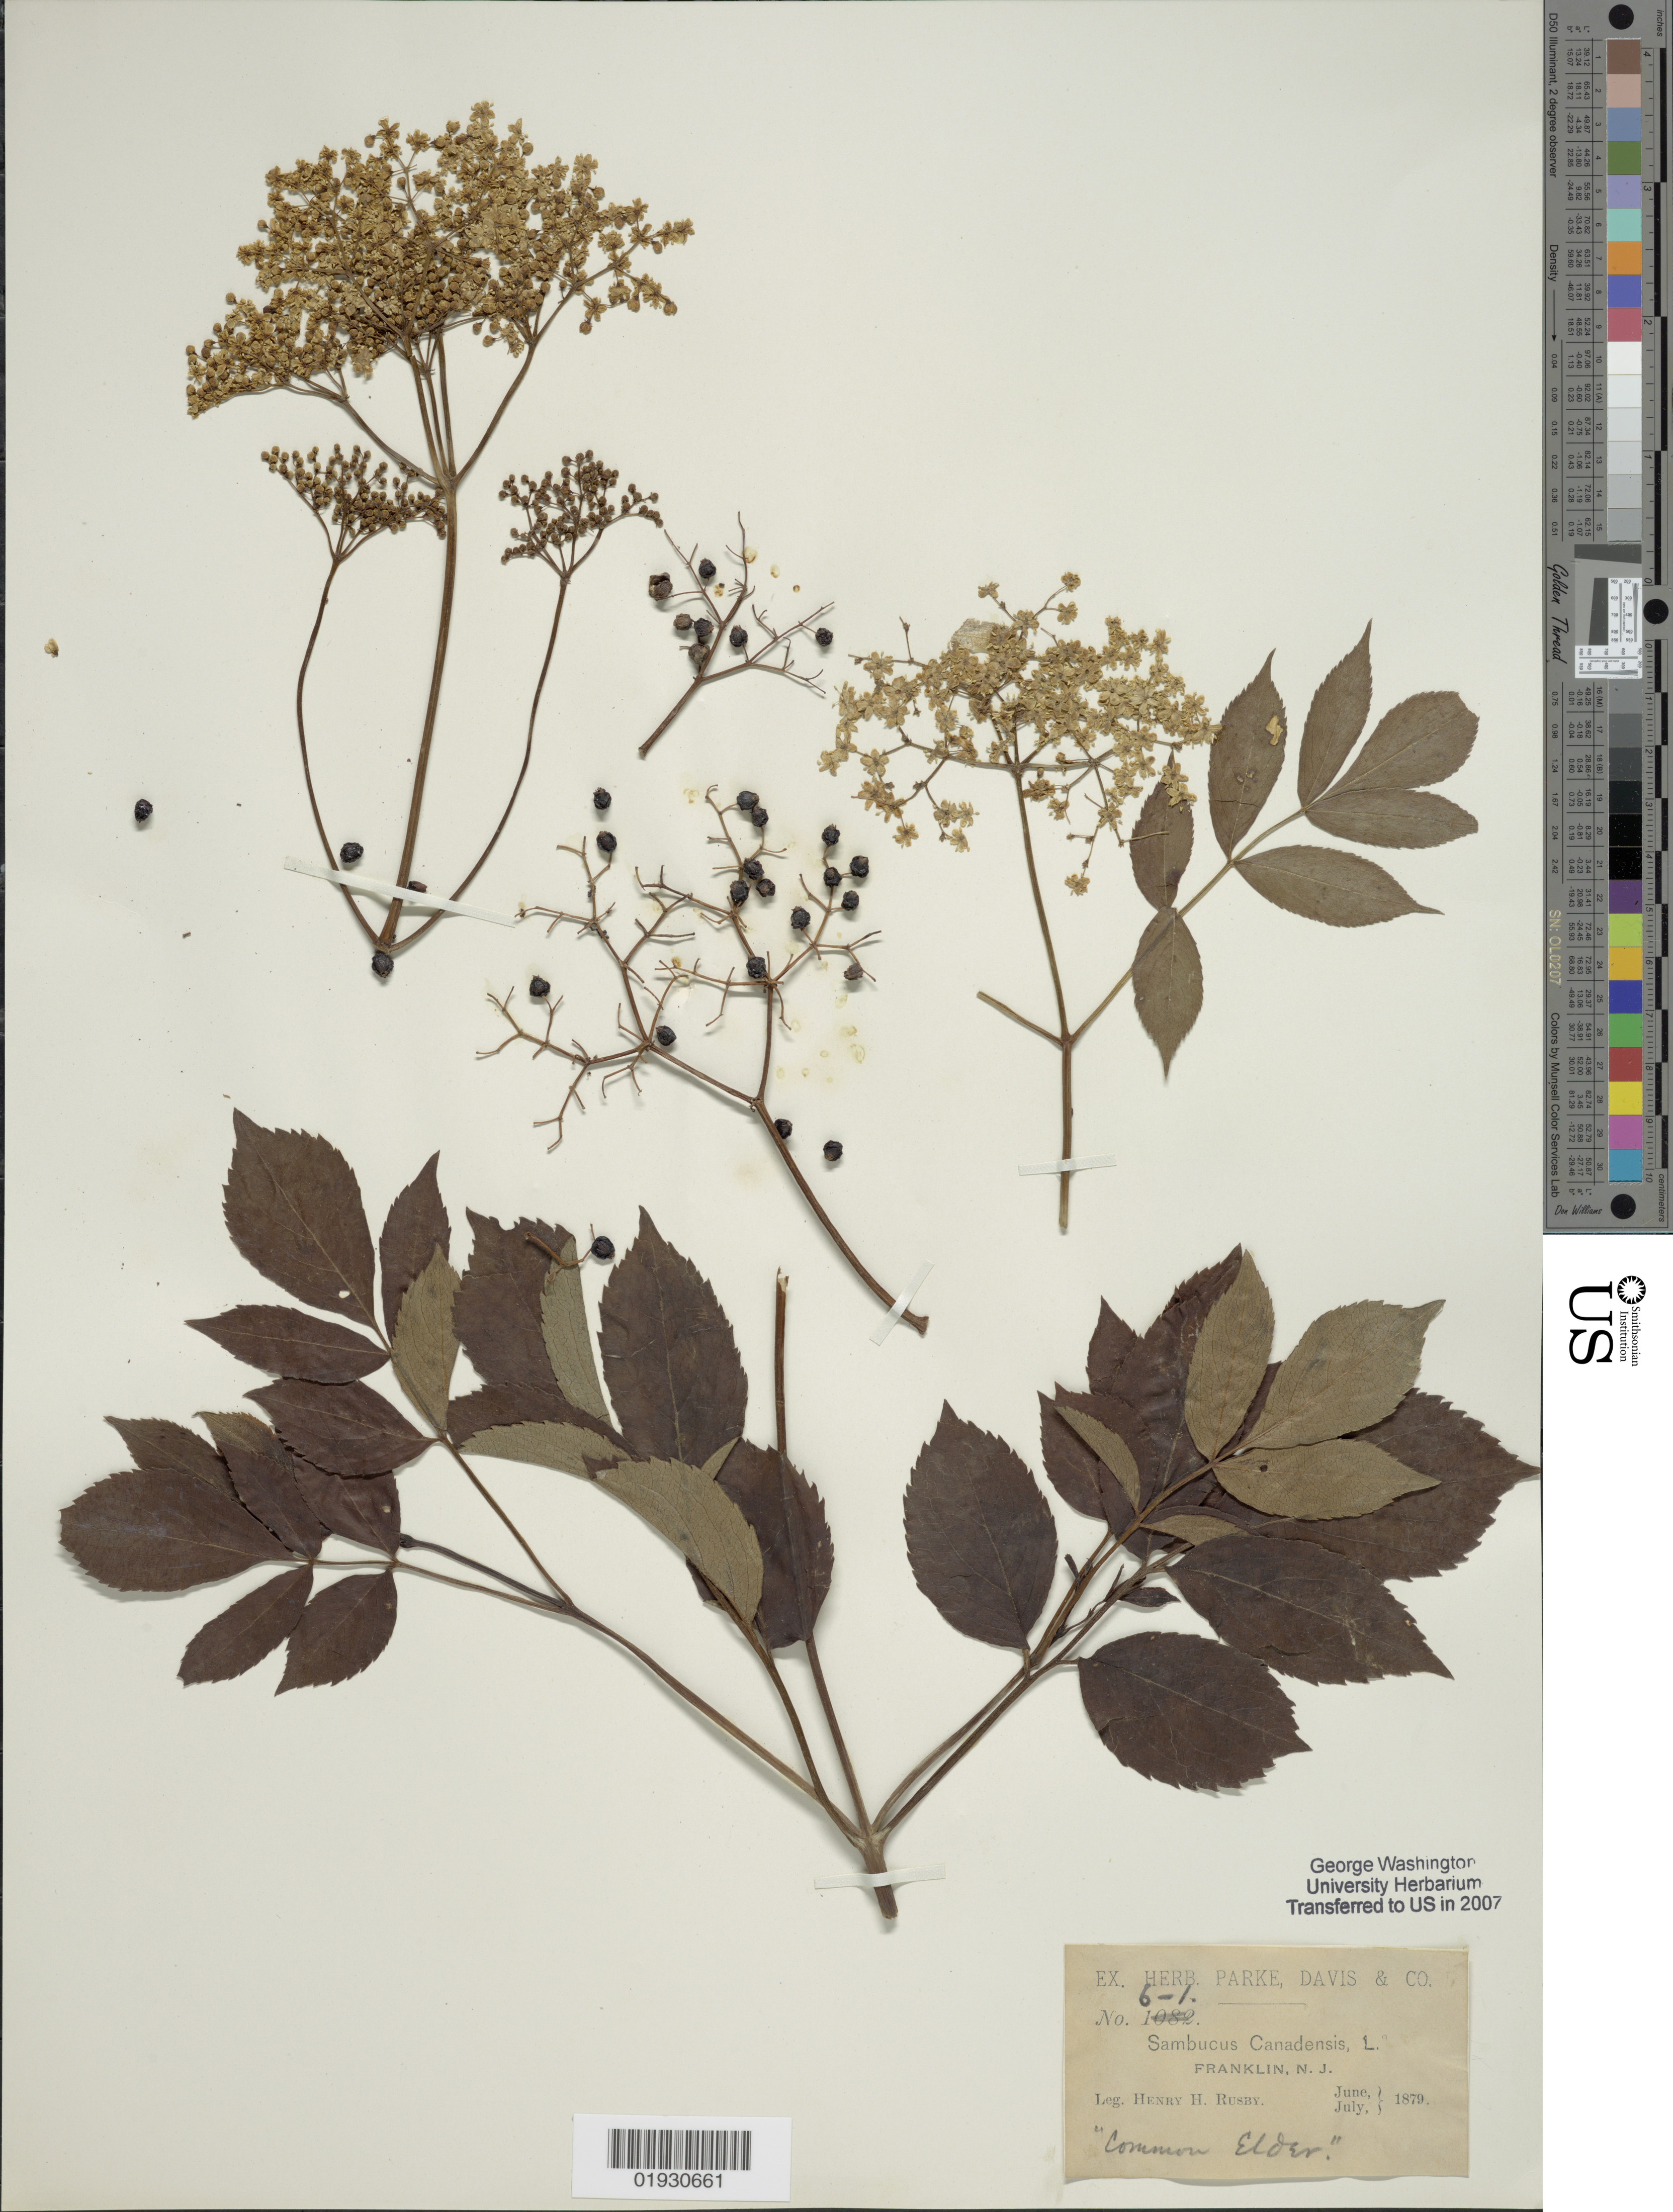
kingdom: Plantae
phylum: Tracheophyta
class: Magnoliopsida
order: Dipsacales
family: Viburnaceae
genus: Sambucus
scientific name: Sambucus canadensis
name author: L.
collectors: H. H. Rusby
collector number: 6-1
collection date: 1879-06/1879-07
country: United States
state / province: New Jersey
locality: Franklin, N.J.